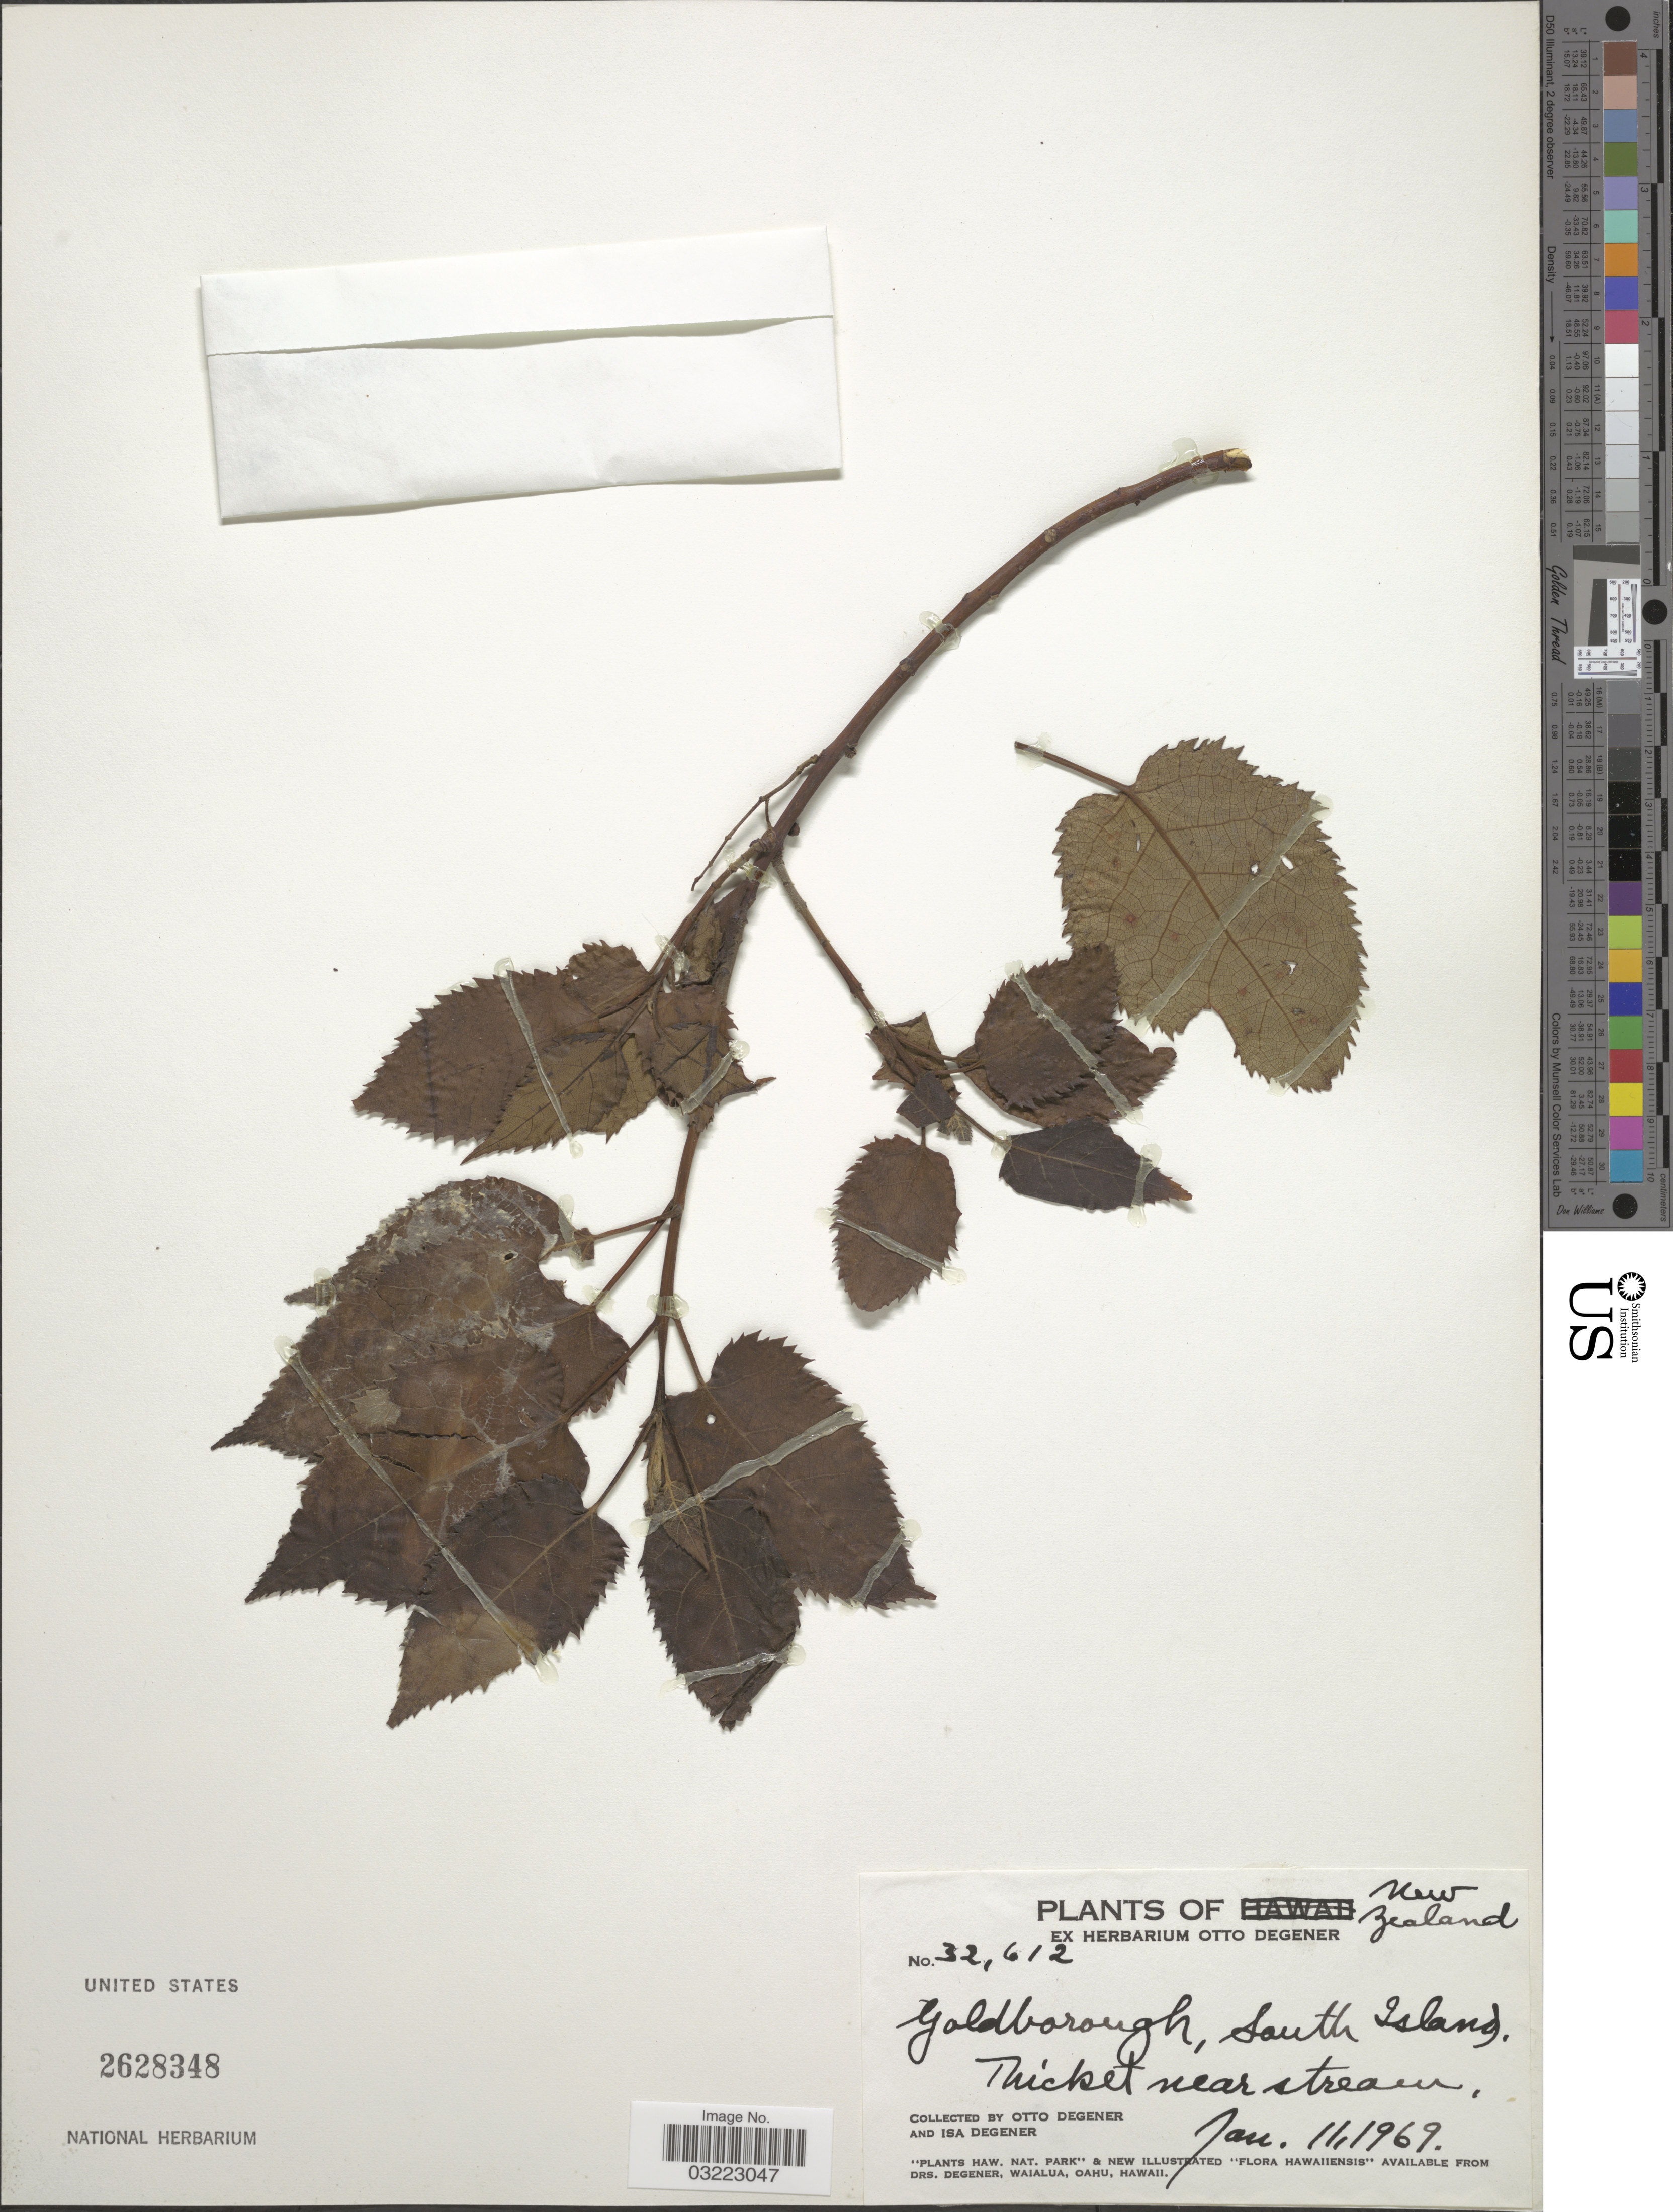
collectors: O. Degener & I. Degener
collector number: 32612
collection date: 1969-01-11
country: New Zealand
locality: Goldborough, South Island. Thicket near stream.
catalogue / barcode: US 2628348